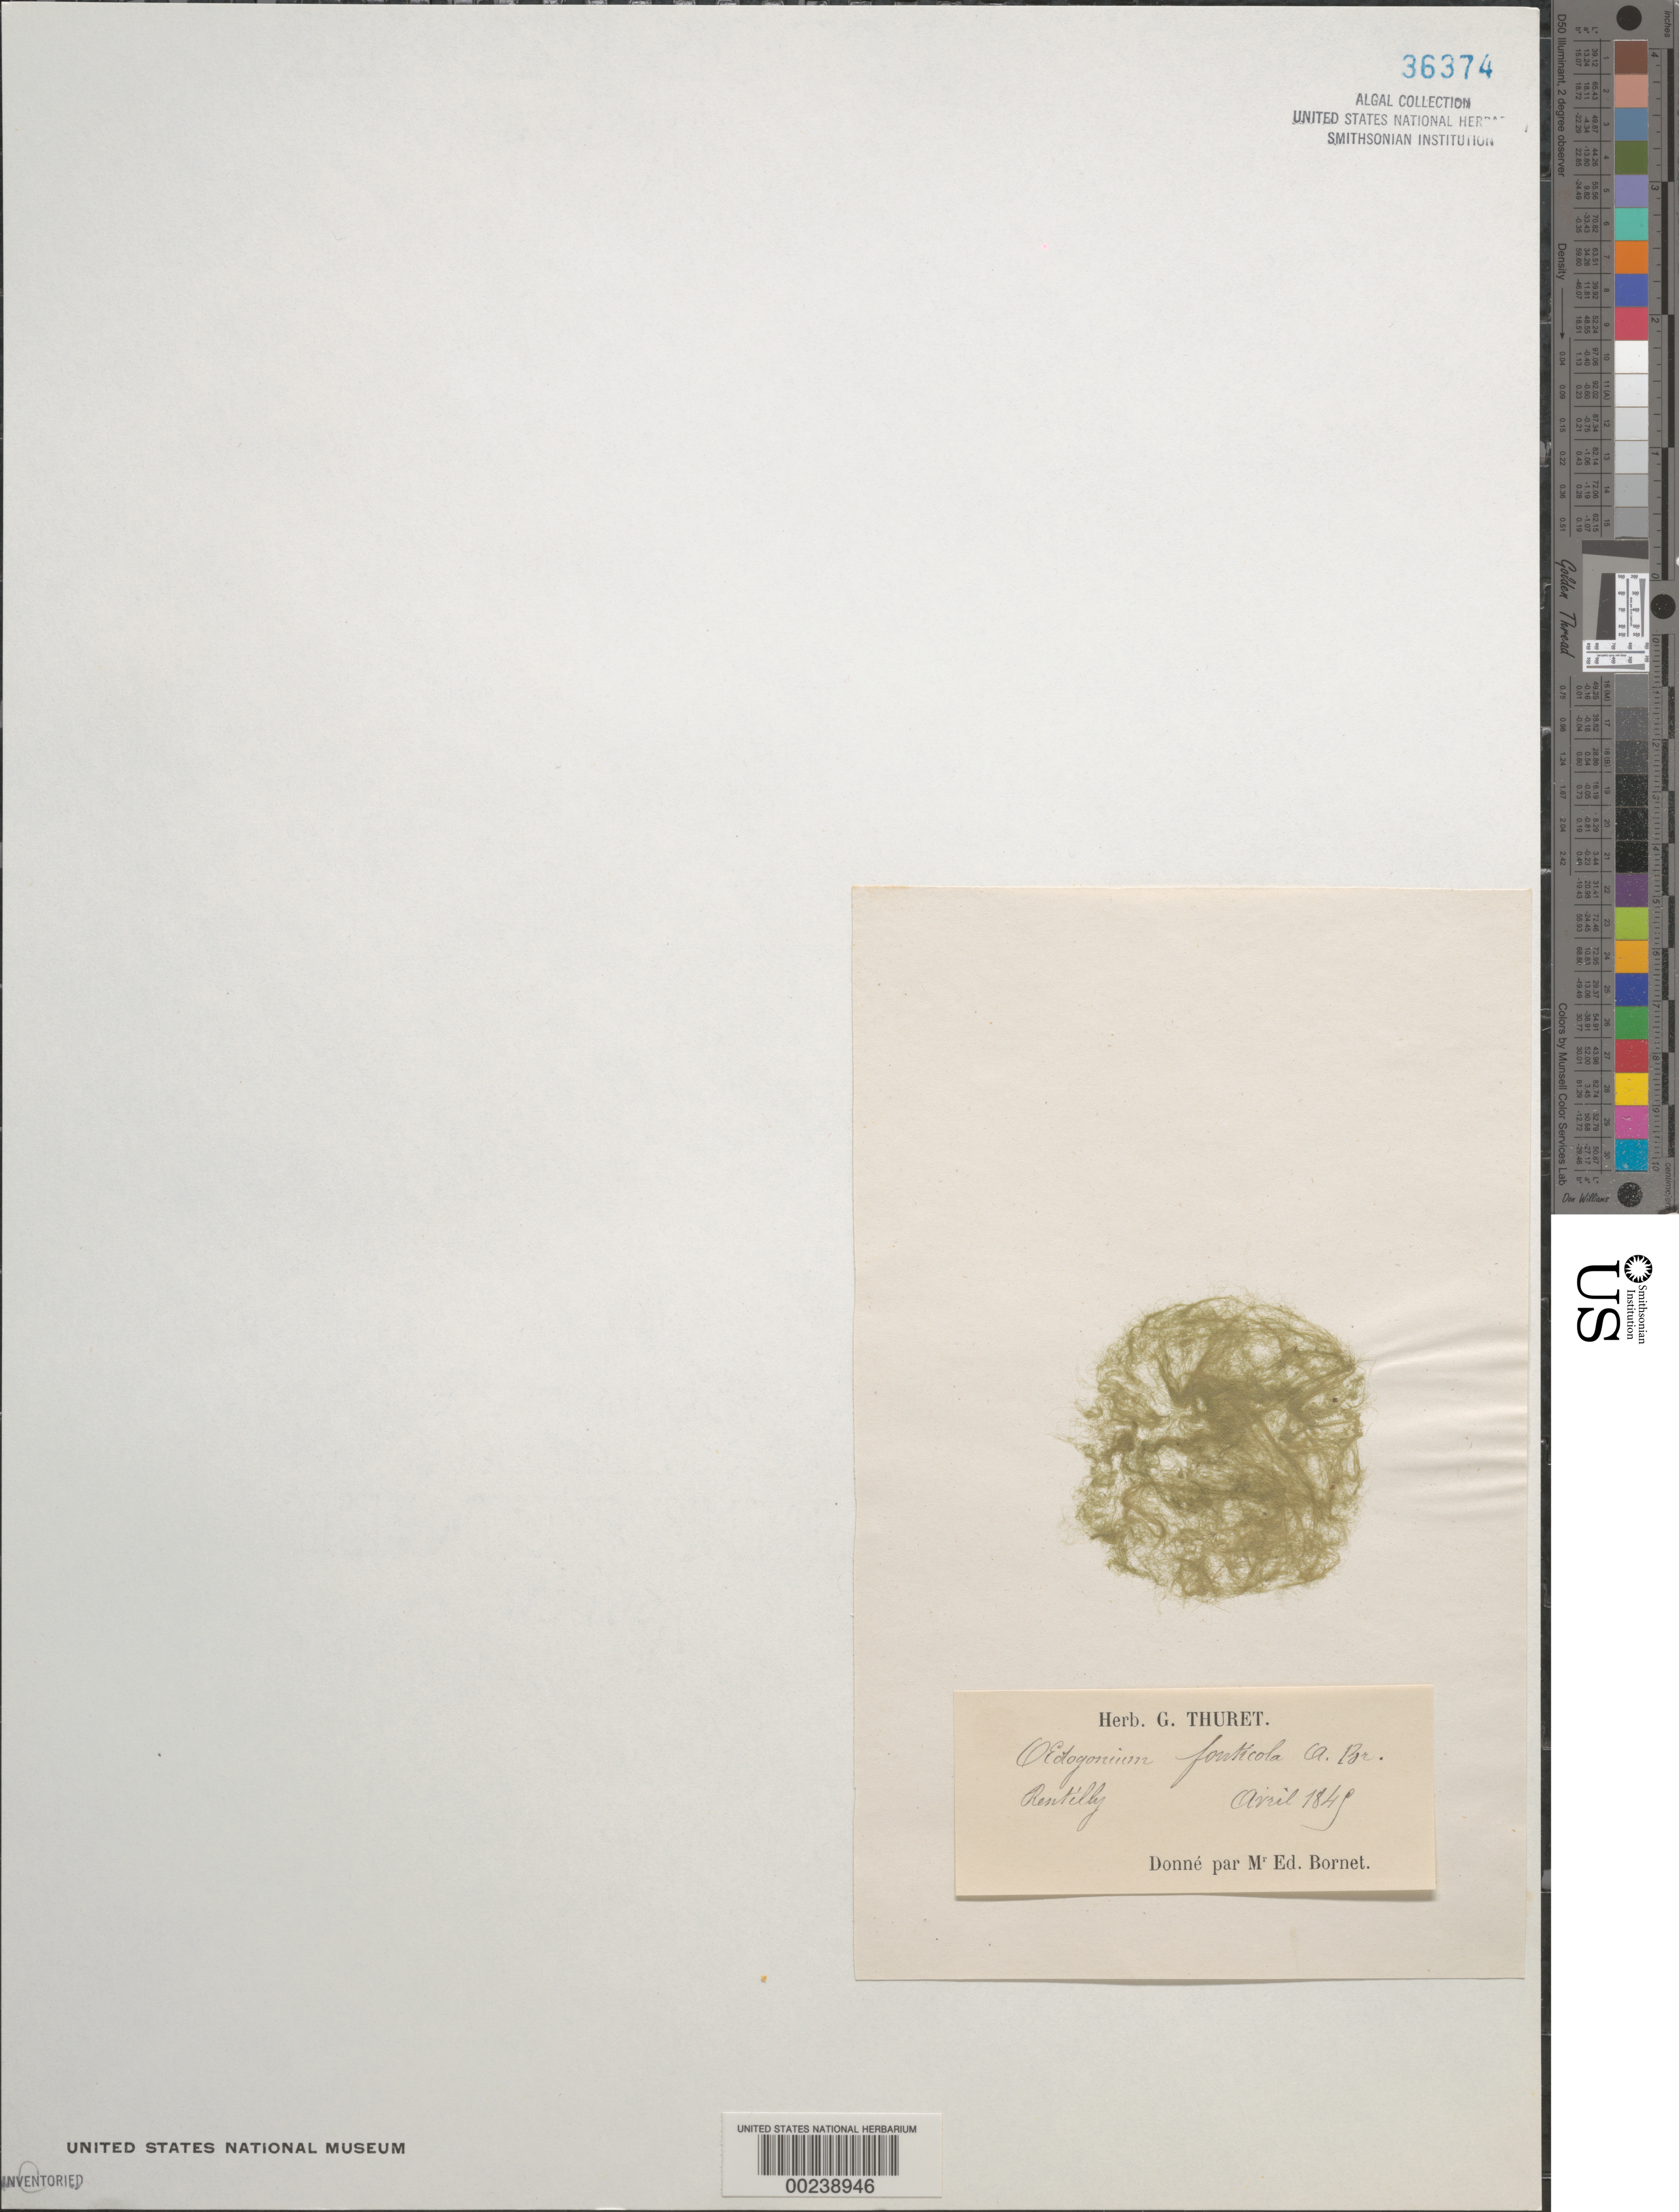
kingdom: Plantae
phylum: Chlorophyta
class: Chlorophyceae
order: Oedogoniales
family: Oedogoniaceae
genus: Oedogonium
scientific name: Oedogonium fonticola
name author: A. Braun ex Hirn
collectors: E. Bornet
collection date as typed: Apr 1845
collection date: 1845-04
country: France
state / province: Île-de-france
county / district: Seine-et-marne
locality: Rentilly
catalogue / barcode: US 36374